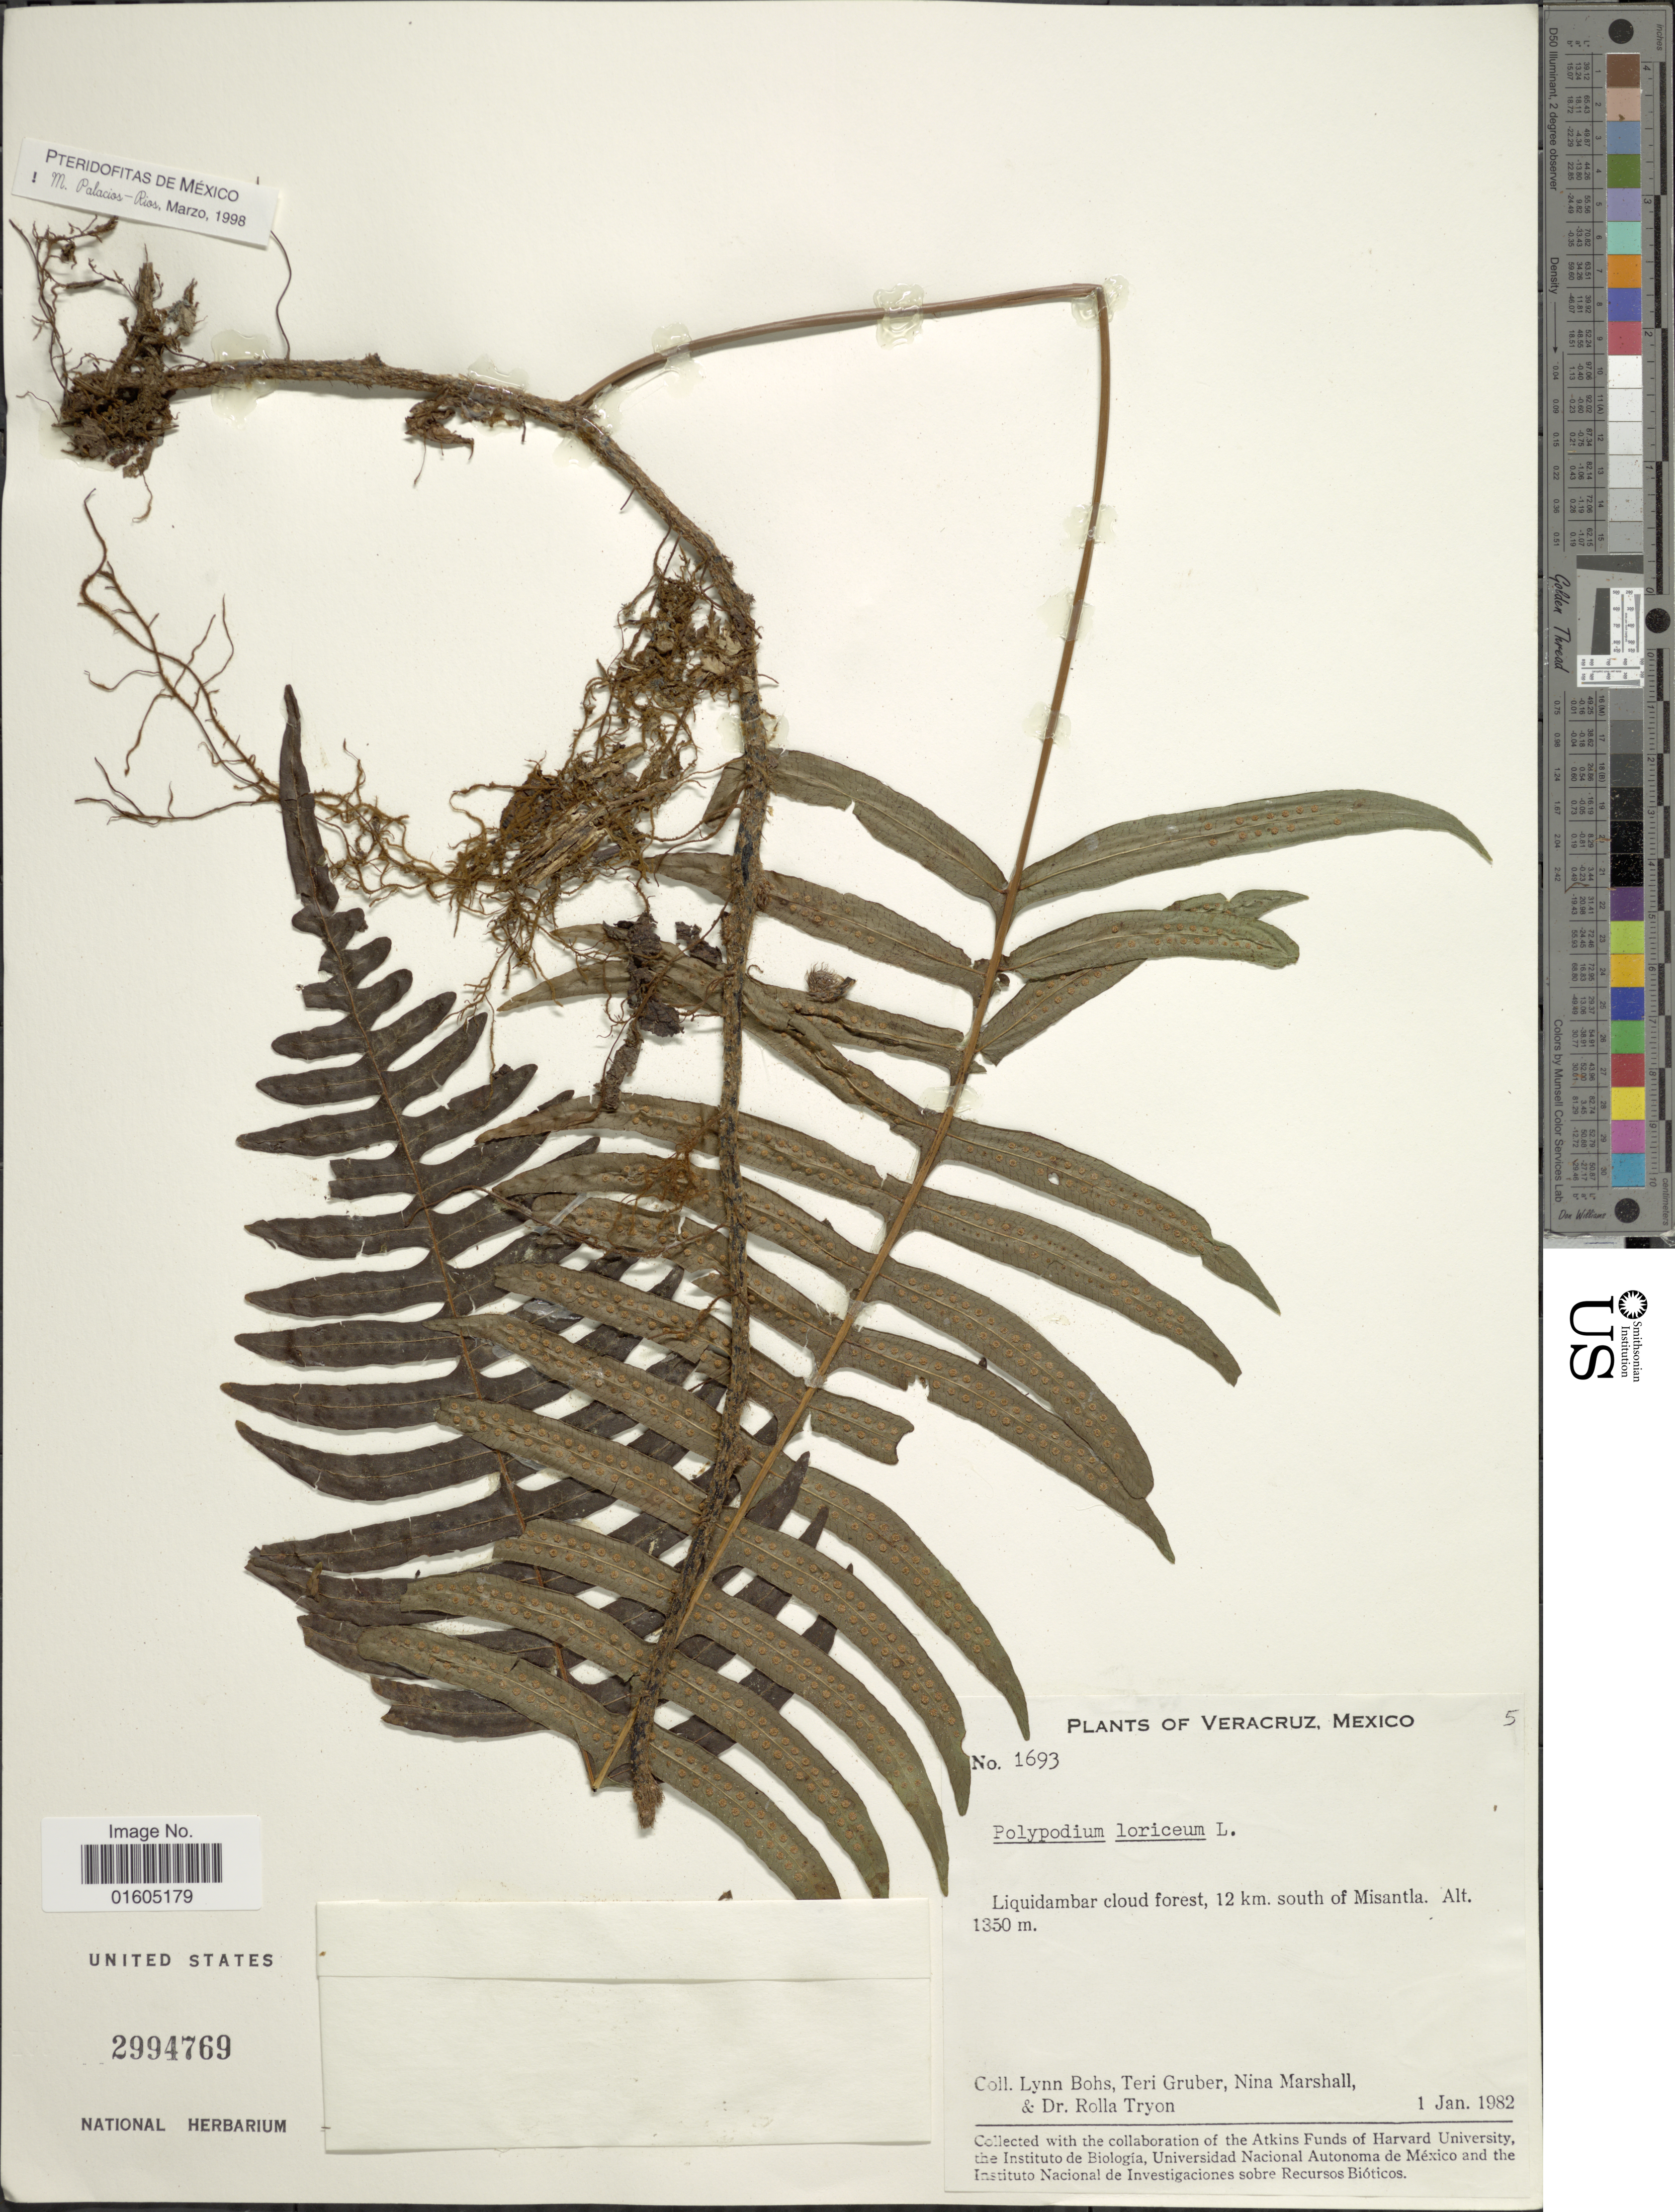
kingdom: Plantae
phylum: Tracheophyta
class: Polypodiopsida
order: Polypodiales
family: Polypodiaceae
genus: Serpocaulon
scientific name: Serpocaulon loriceum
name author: (L.) A.R. Sm.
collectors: L. A. Bohs, T. Gruber, N. Marshall & R. M. Tryon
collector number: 1693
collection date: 1982-01-01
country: Mexico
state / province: Veracruz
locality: Veracruz, Mexico. Ligquidambar cloud fores, 12 km. south of Misantla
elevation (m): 1350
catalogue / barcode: US 2994769